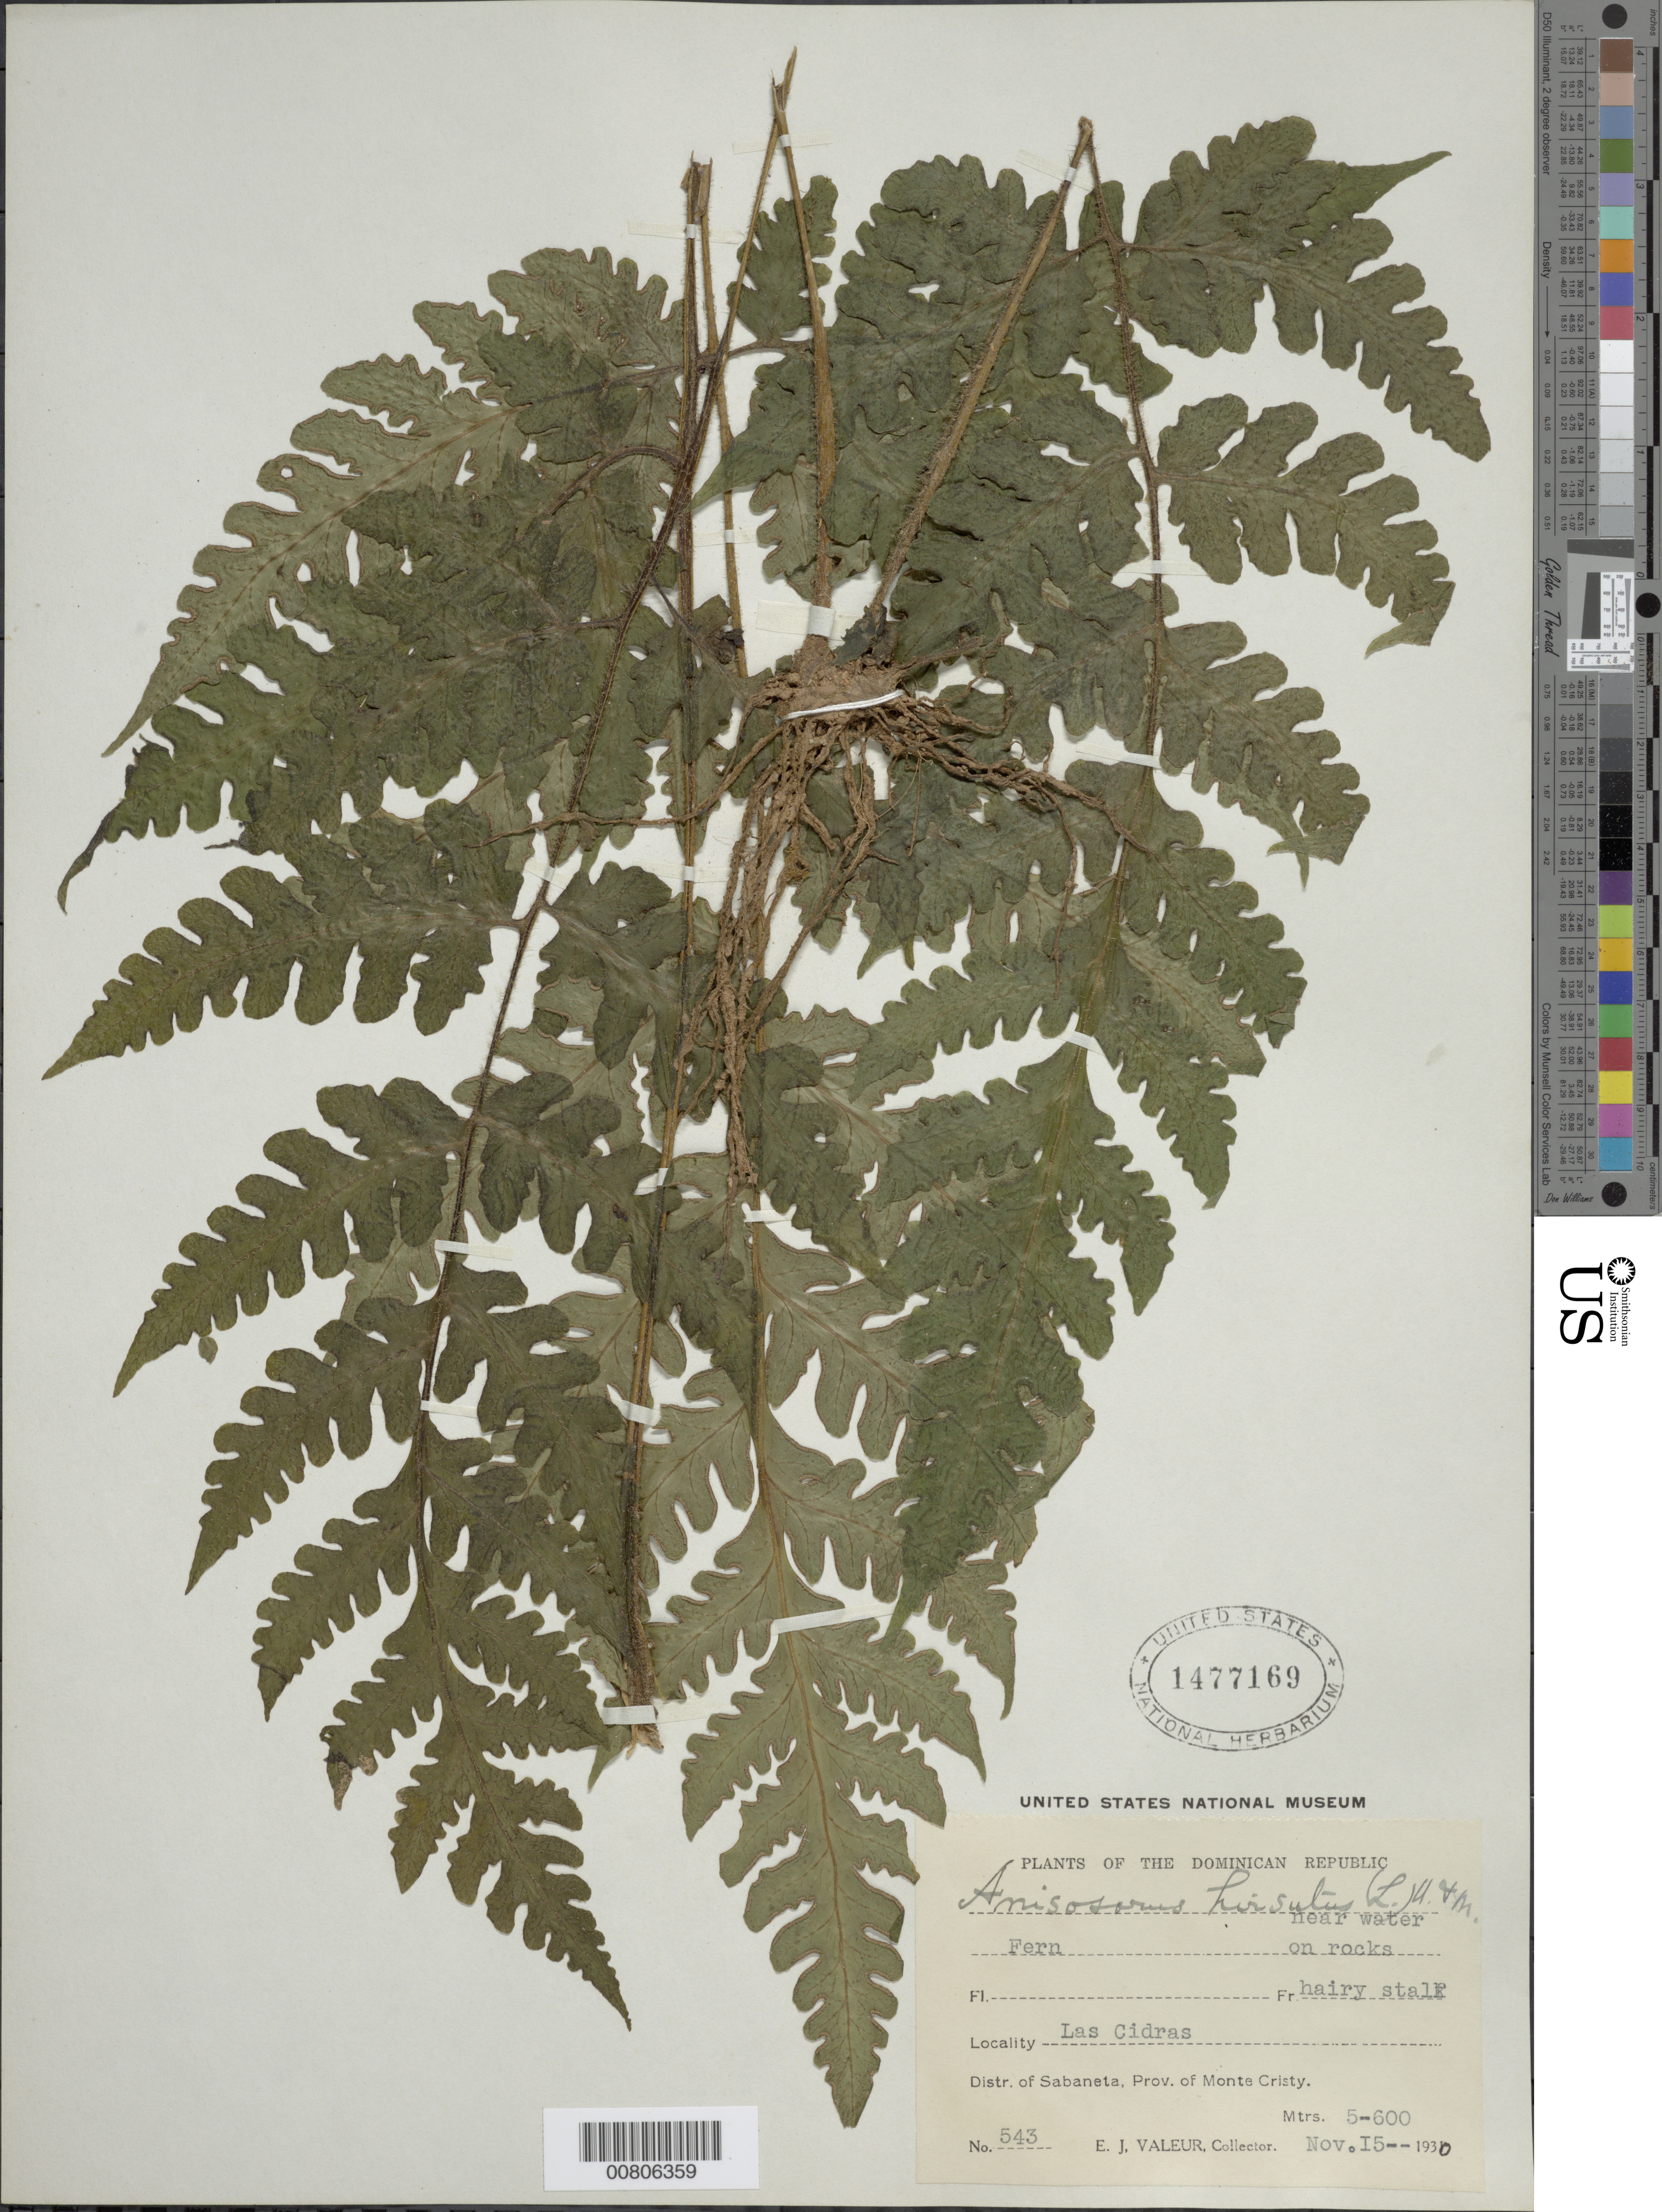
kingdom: Plantae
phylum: Tracheophyta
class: Polypodiopsida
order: Polypodiales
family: Lonchitidaceae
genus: Lonchitis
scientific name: Lonchitis hirsuta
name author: L.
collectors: E. Valeur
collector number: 543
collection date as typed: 15 Nov 1930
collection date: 1930-11-15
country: Dominican Republic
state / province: Monte Cristi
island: Hispaniola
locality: Dist. Sabaneta, Las Cidras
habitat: Near water, on rocks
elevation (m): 500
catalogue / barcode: US 1477169